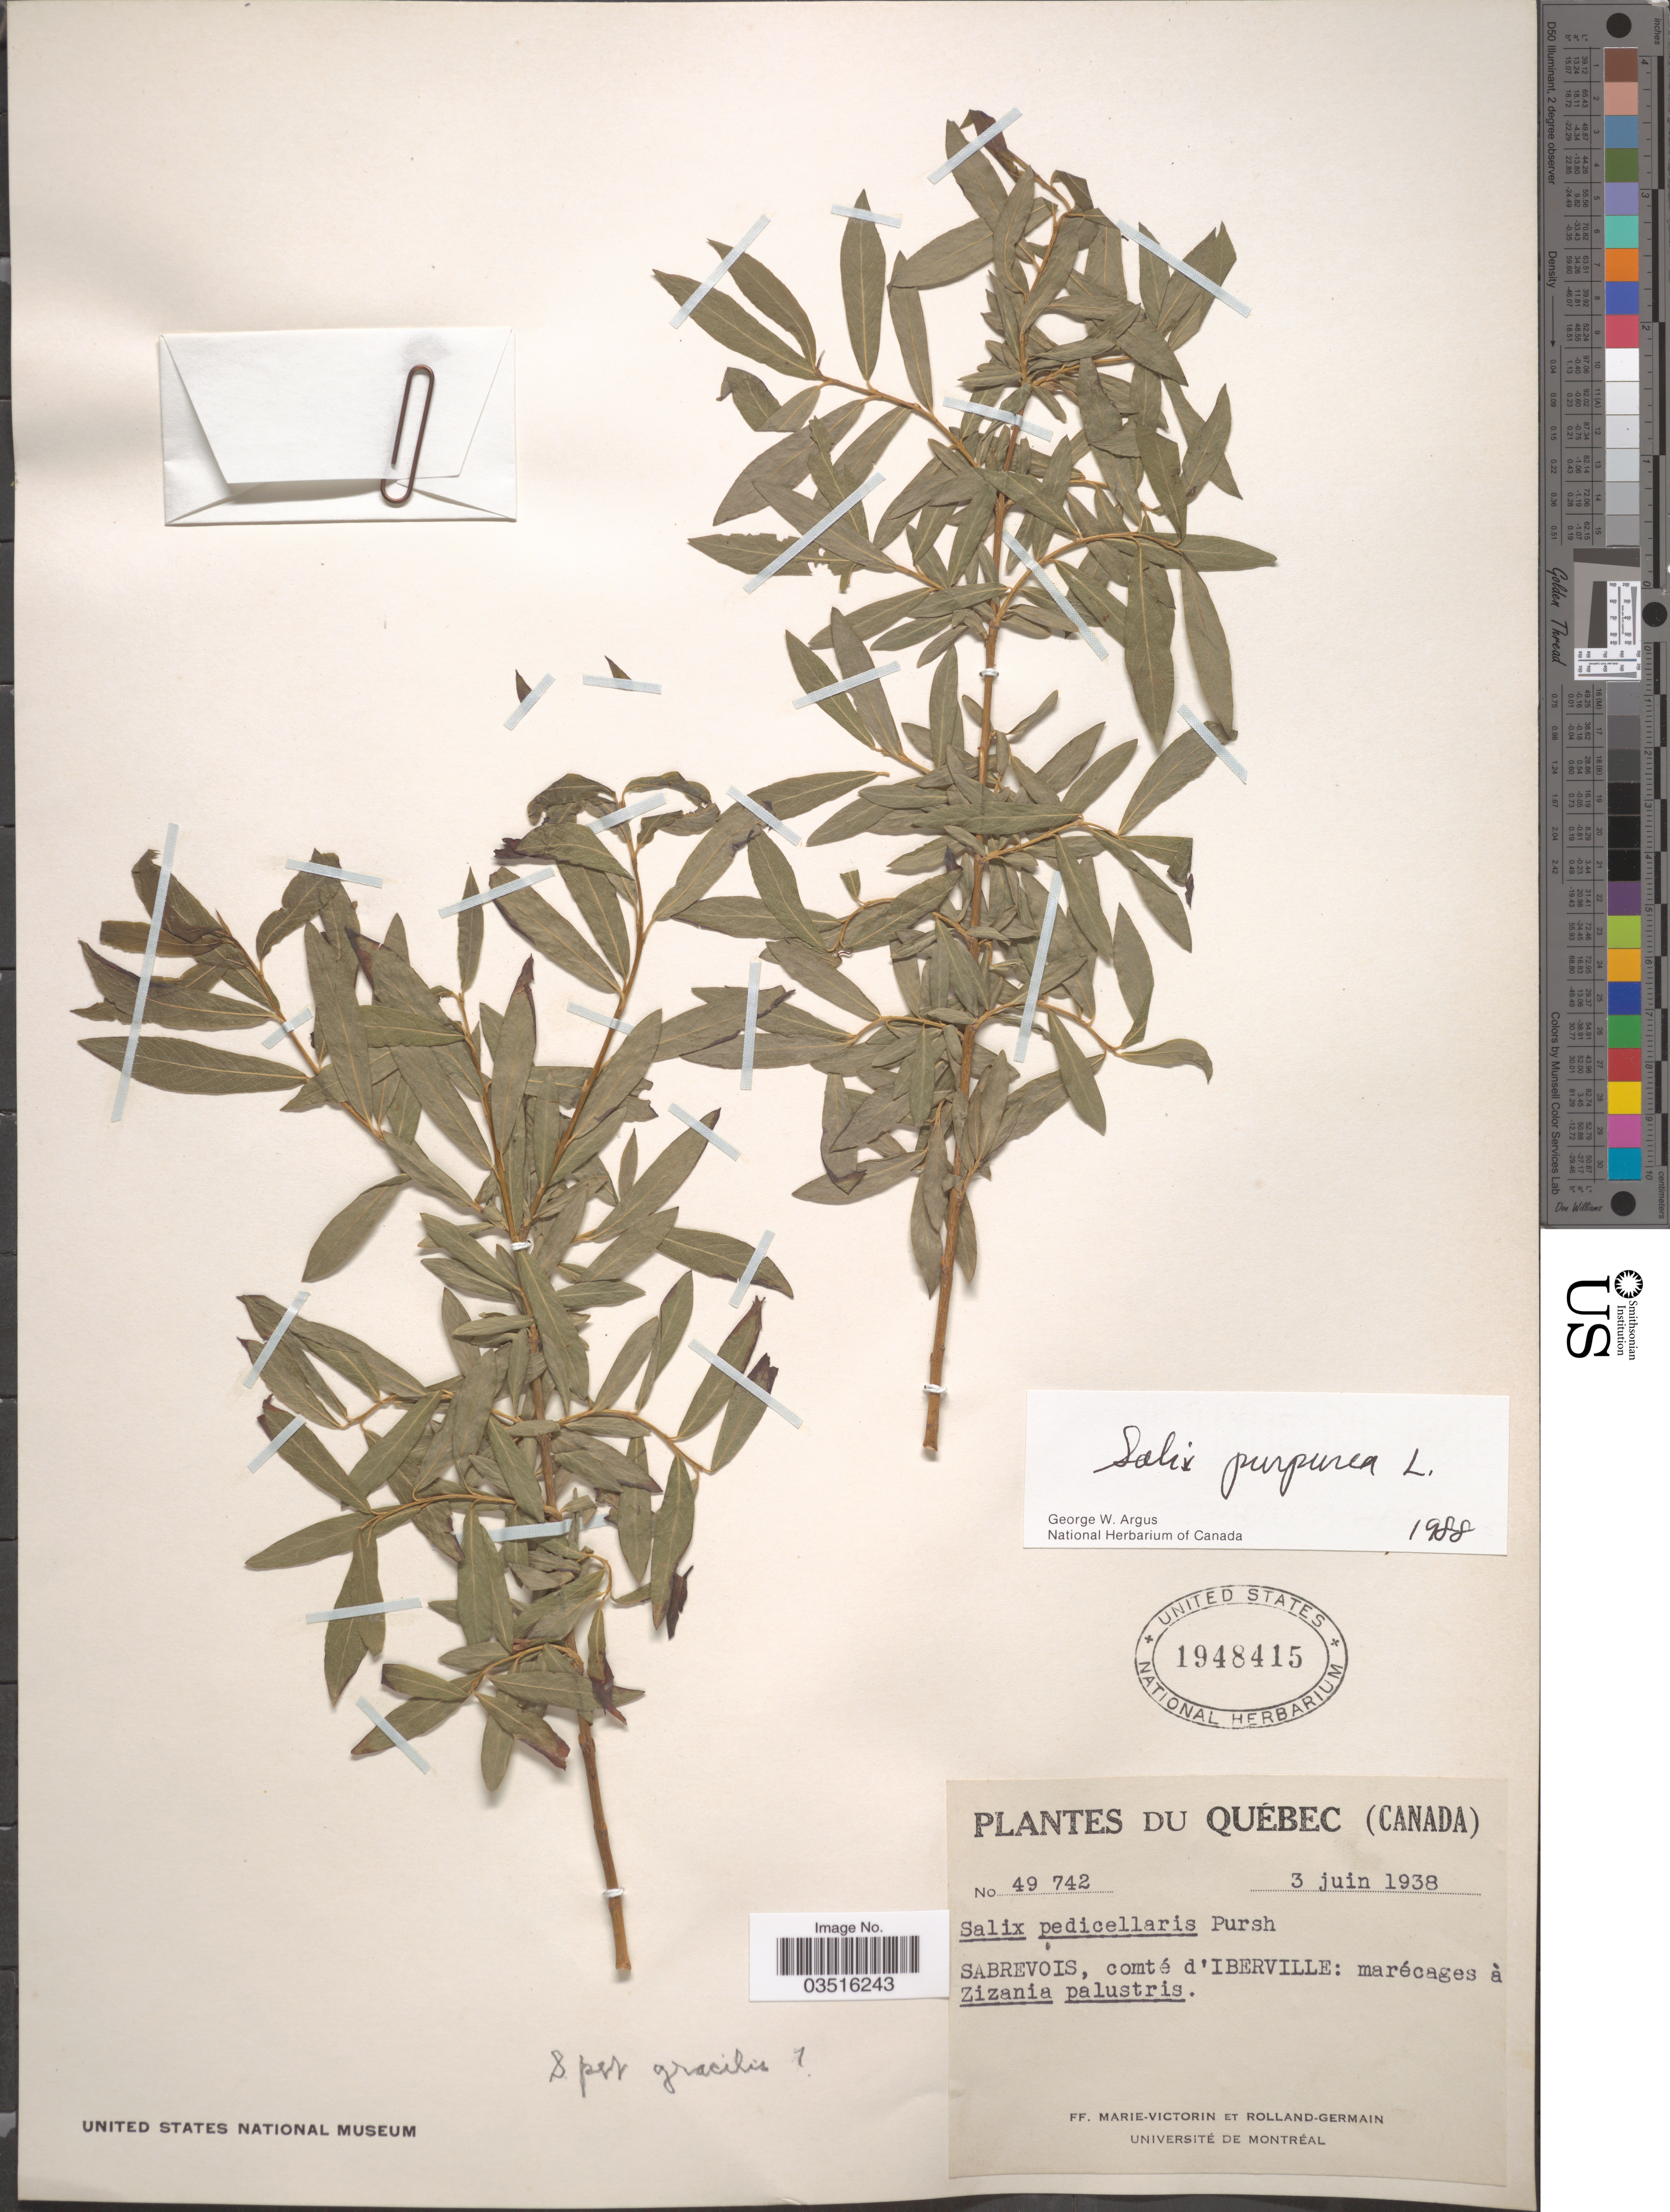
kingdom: Plantae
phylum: Tracheophyta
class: Magnoliopsida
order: Malpighiales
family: Salicaceae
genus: Salix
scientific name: Salix purpurea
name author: L.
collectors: F. Marie-Victorin & Rolland-Germain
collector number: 49742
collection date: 1938-06-03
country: Canada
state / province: Quebec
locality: Sabrevois, comté d'Iberville.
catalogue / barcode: US 1948415